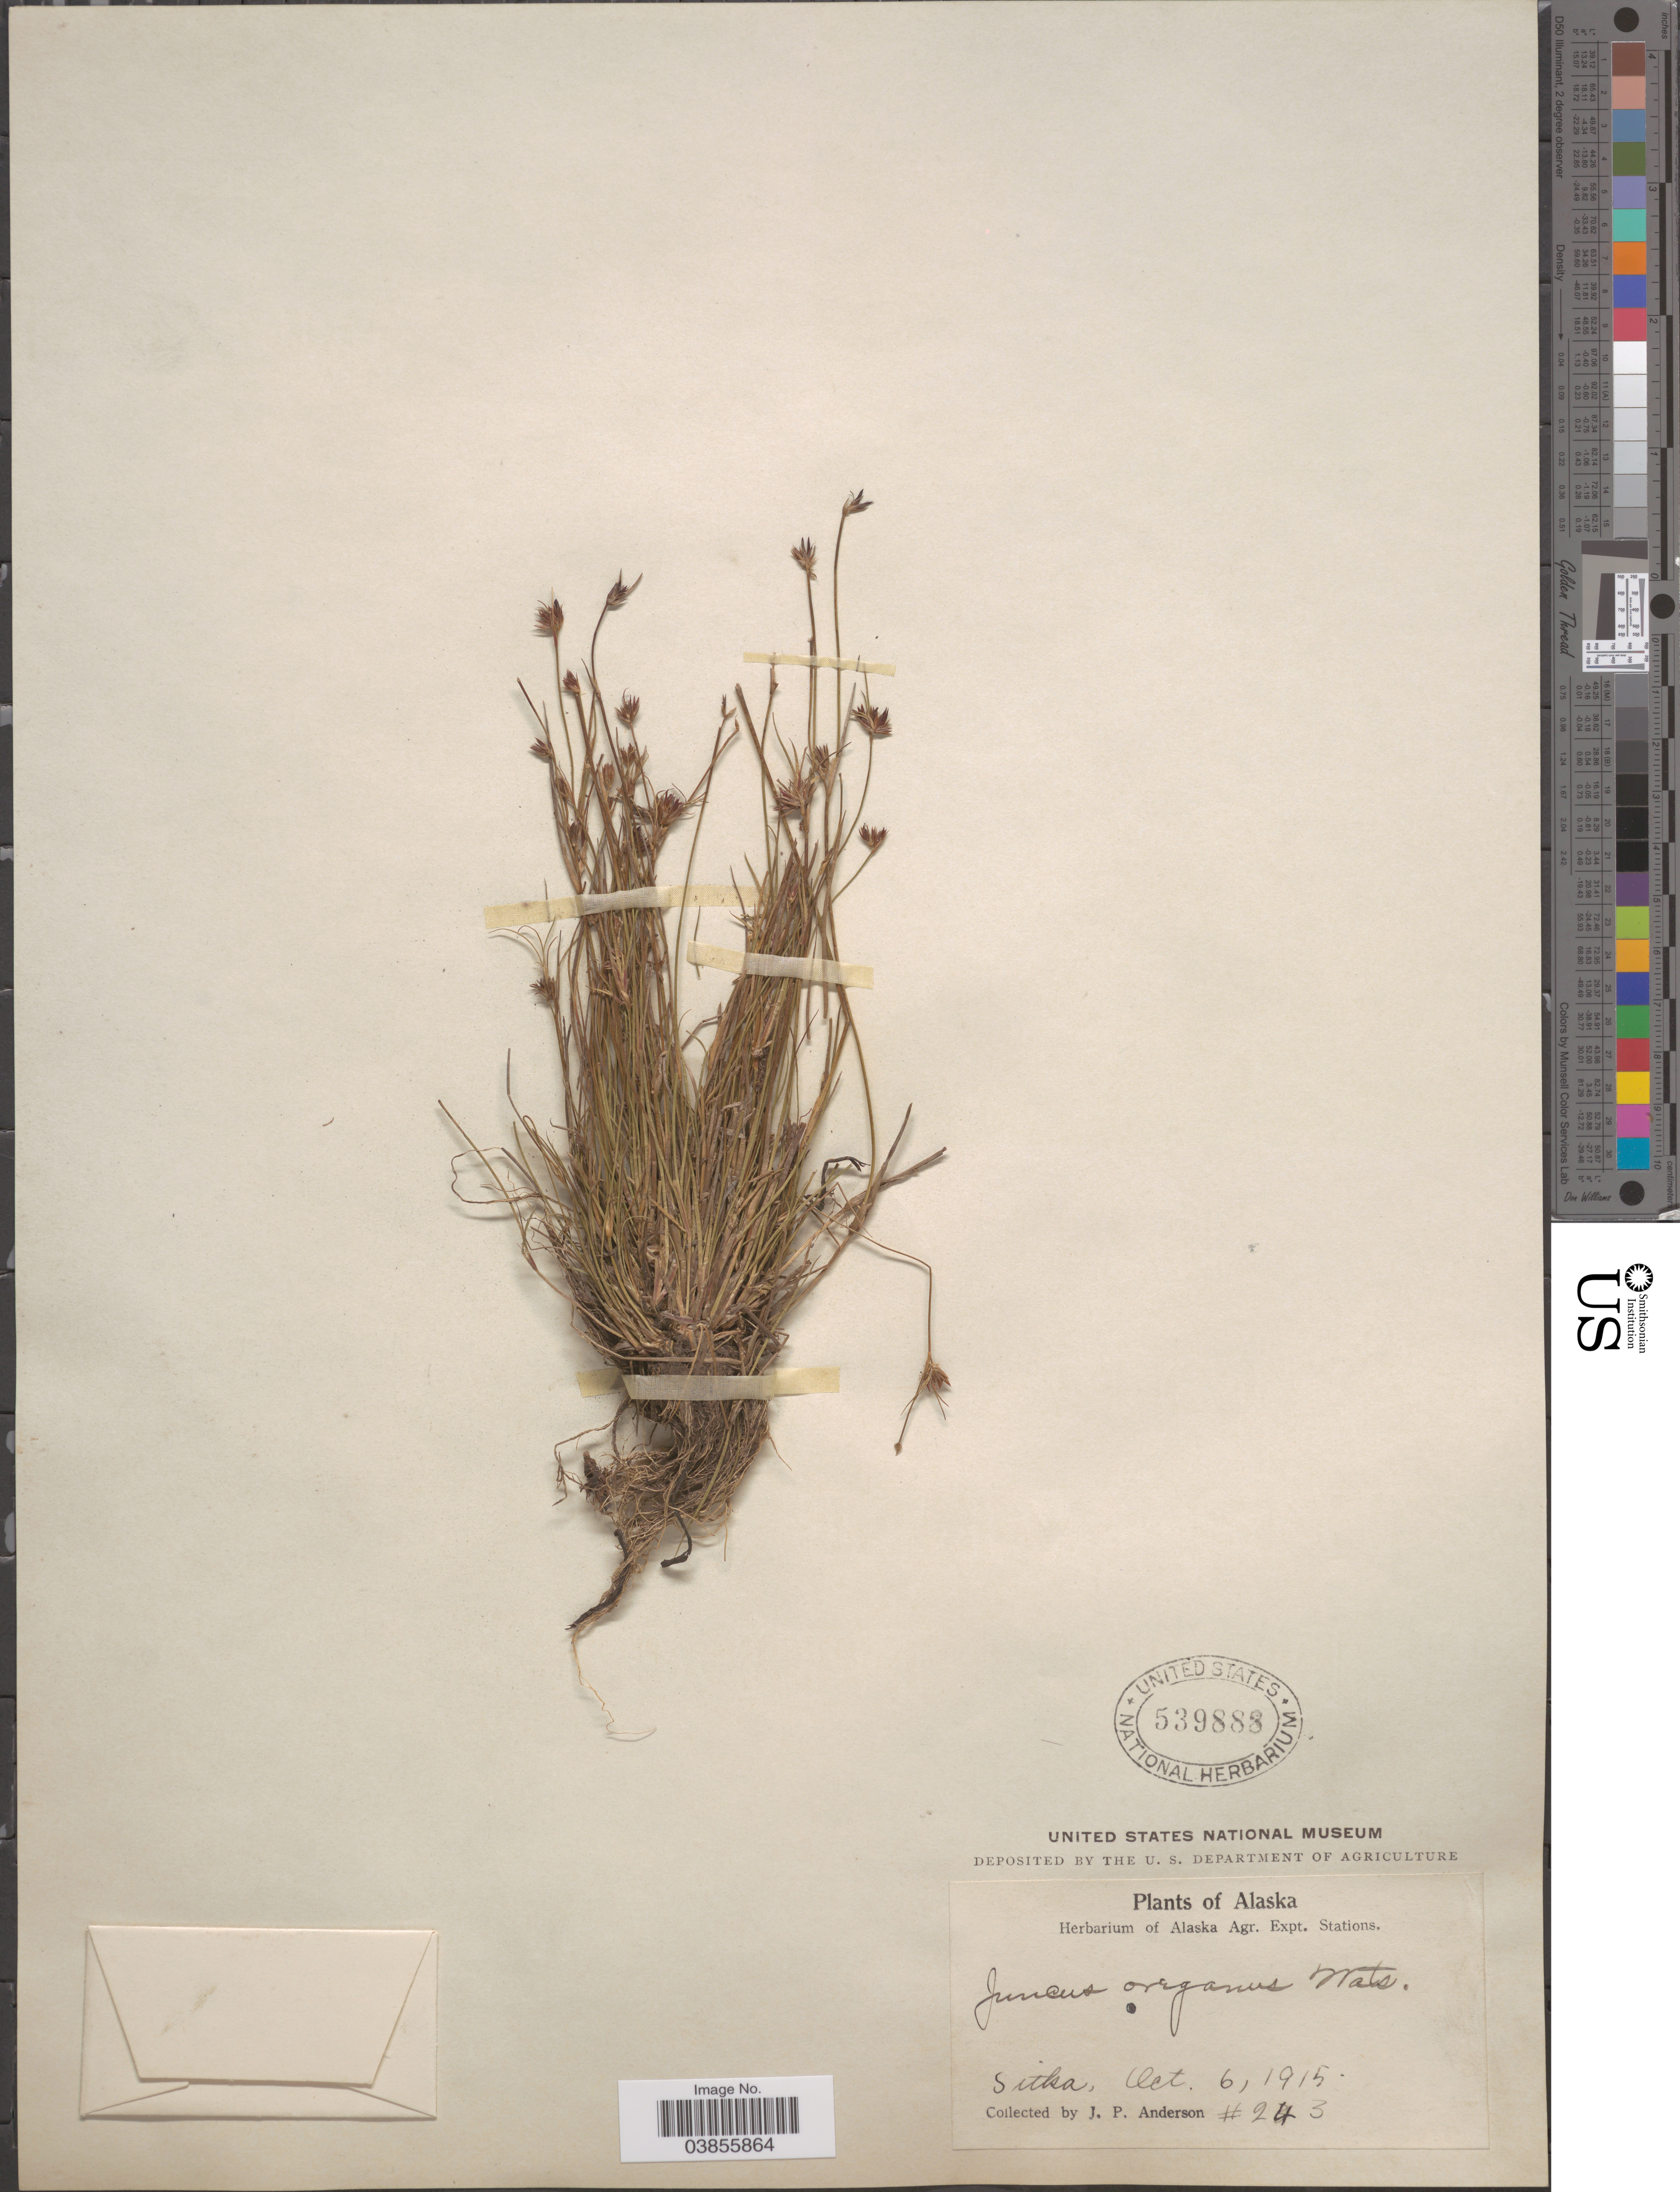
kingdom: Plantae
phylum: Tracheophyta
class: Liliopsida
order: Poales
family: Juncaceae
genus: Juncus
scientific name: Juncus oreganus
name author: S. Watson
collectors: J. P. Anderson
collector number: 243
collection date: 1915-10-06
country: United States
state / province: Alaska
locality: Sitka.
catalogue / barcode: US 539883